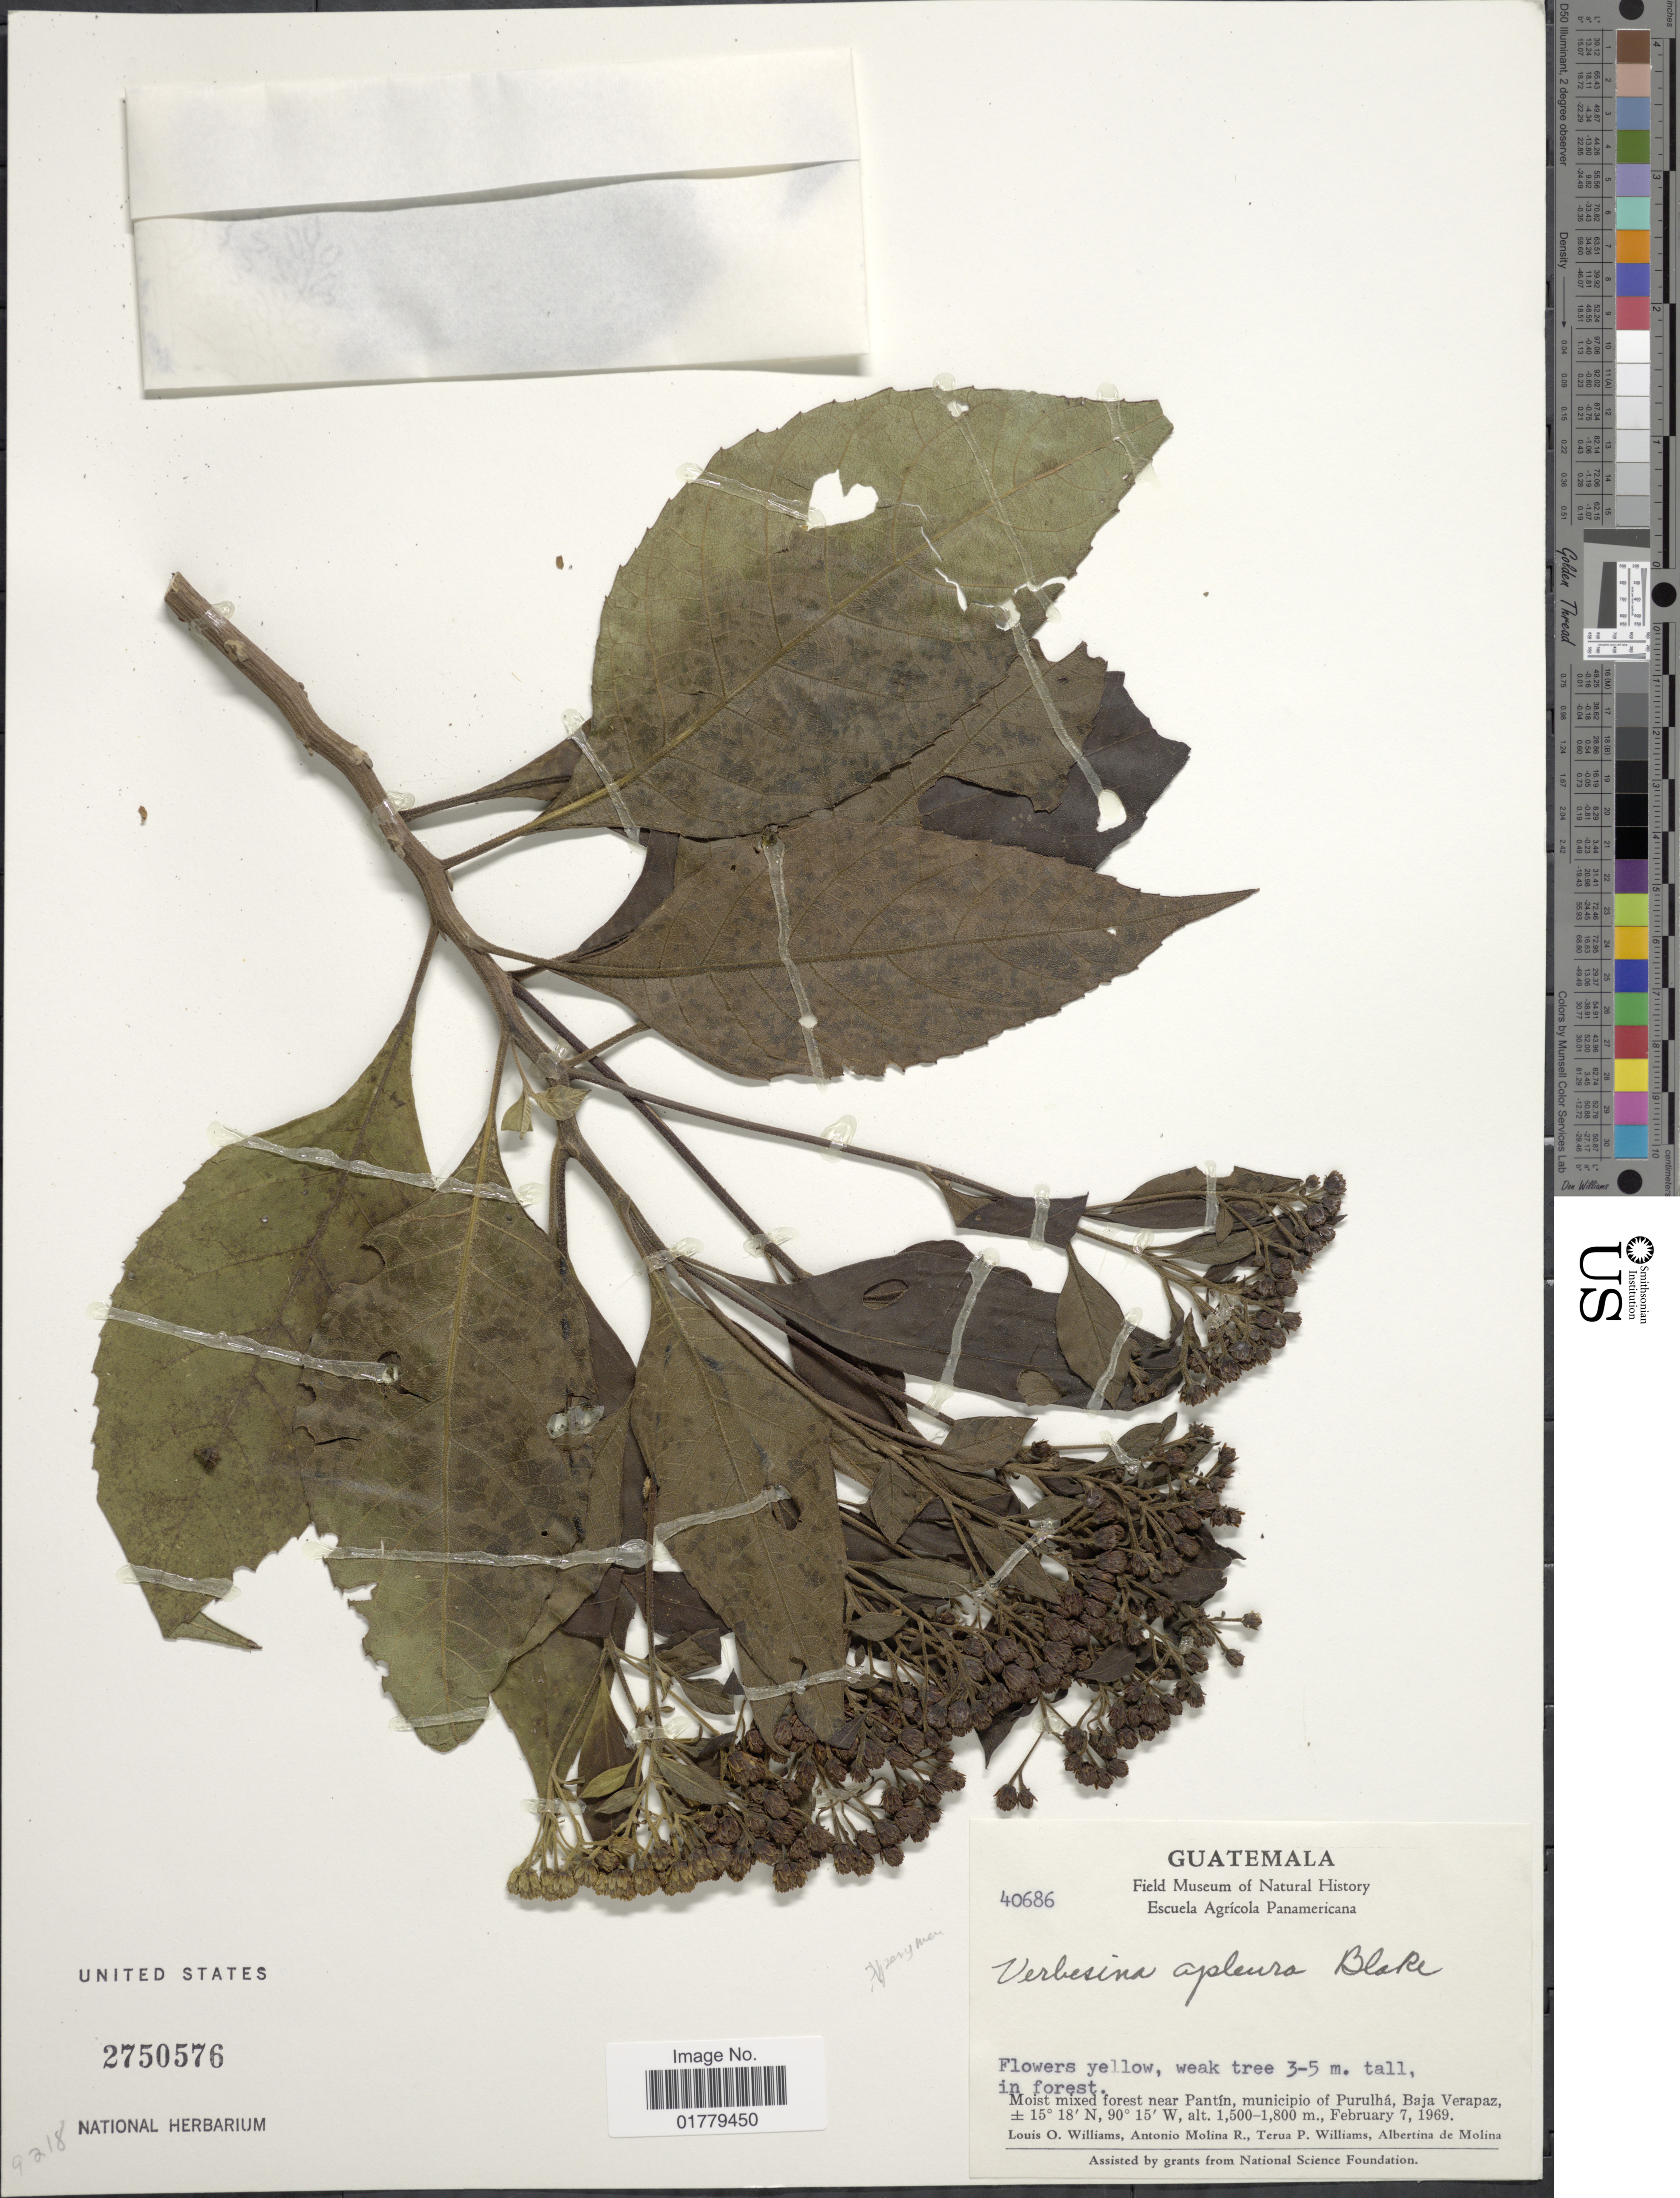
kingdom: Plantae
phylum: Tracheophyta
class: Magnoliopsida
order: Asterales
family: Asteraceae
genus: Verbesina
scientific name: Verbesina apleura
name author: S.F. Blake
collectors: L. O. Williams, A. Molina R., T. P. Williams & A. R. Molina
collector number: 40686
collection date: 1969-02-07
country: Guatemala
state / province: Baja Verapaz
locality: Moist mixed forest near Pantín, municipio of Purulhá, Baja Verapaz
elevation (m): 1500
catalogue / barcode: US 2750576